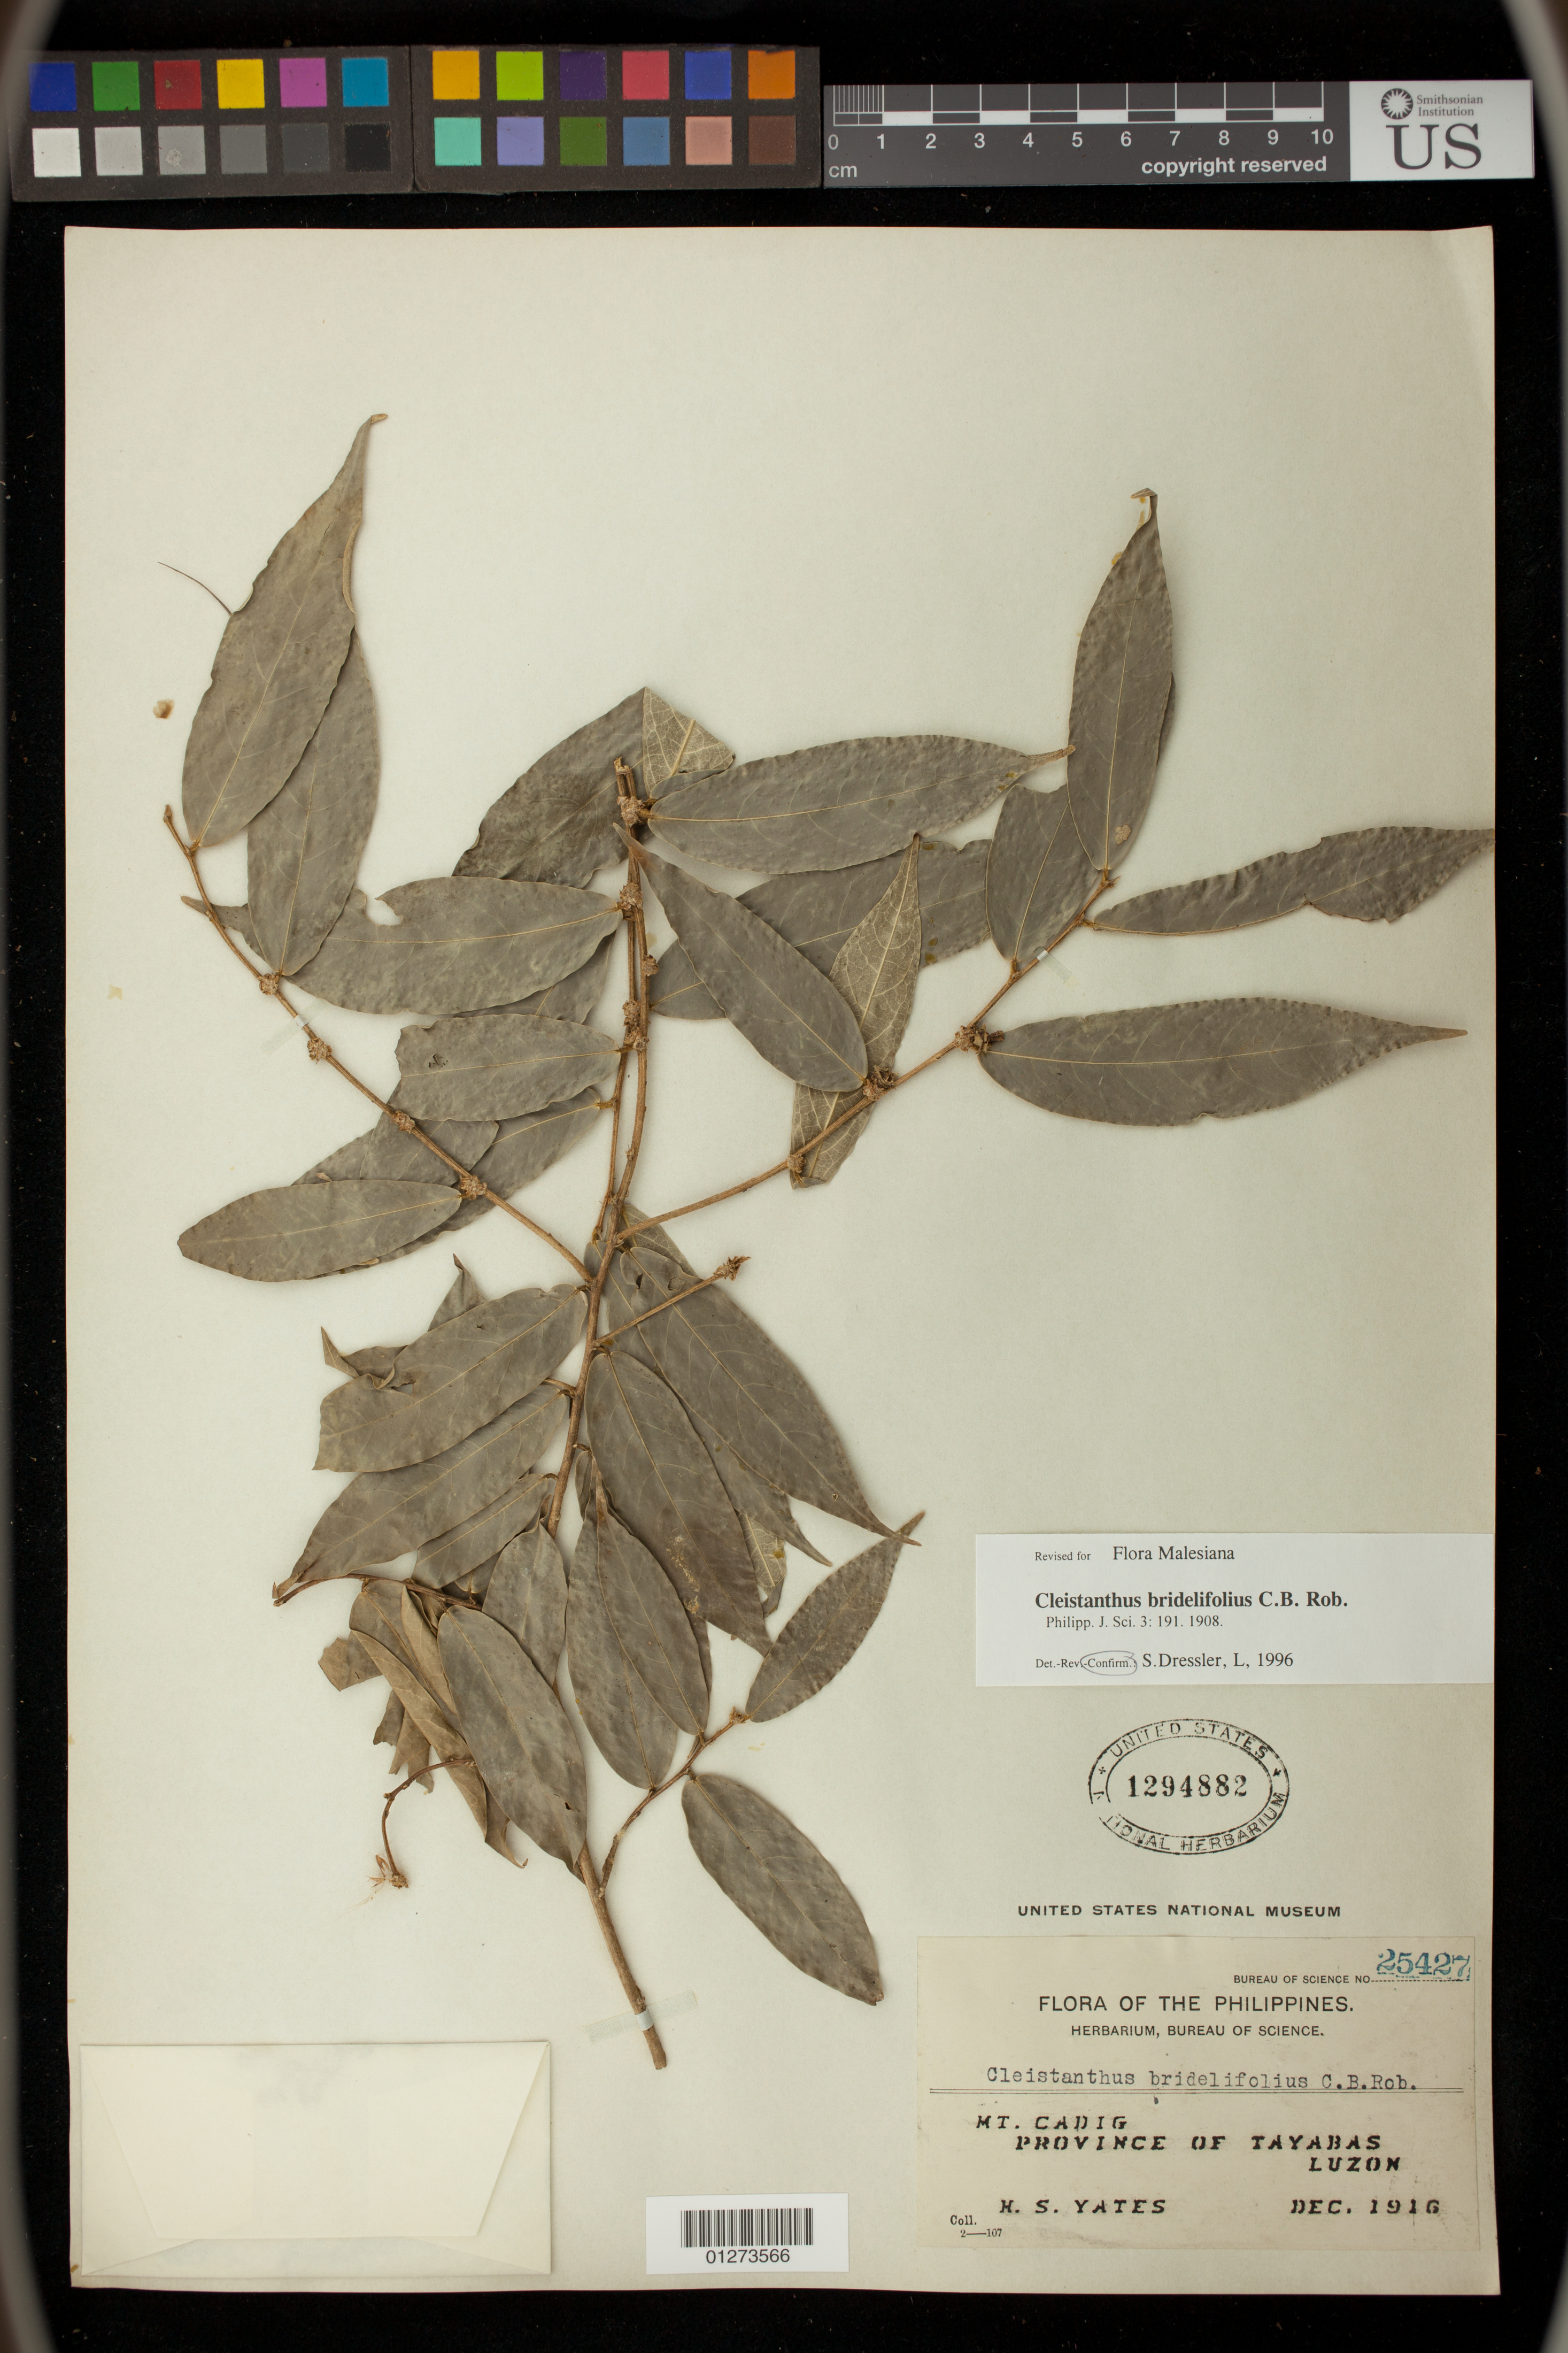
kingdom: Plantae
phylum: Tracheophyta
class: Magnoliopsida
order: Malpighiales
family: Phyllanthaceae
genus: Cleistanthus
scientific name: Cleistanthus brideliifolius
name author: C.B. Rob.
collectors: H. S. Yates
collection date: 1916-12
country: Philippines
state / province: Calabarzon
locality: Mt. Cadig, Province of Tayabas, Luzon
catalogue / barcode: US 1294882